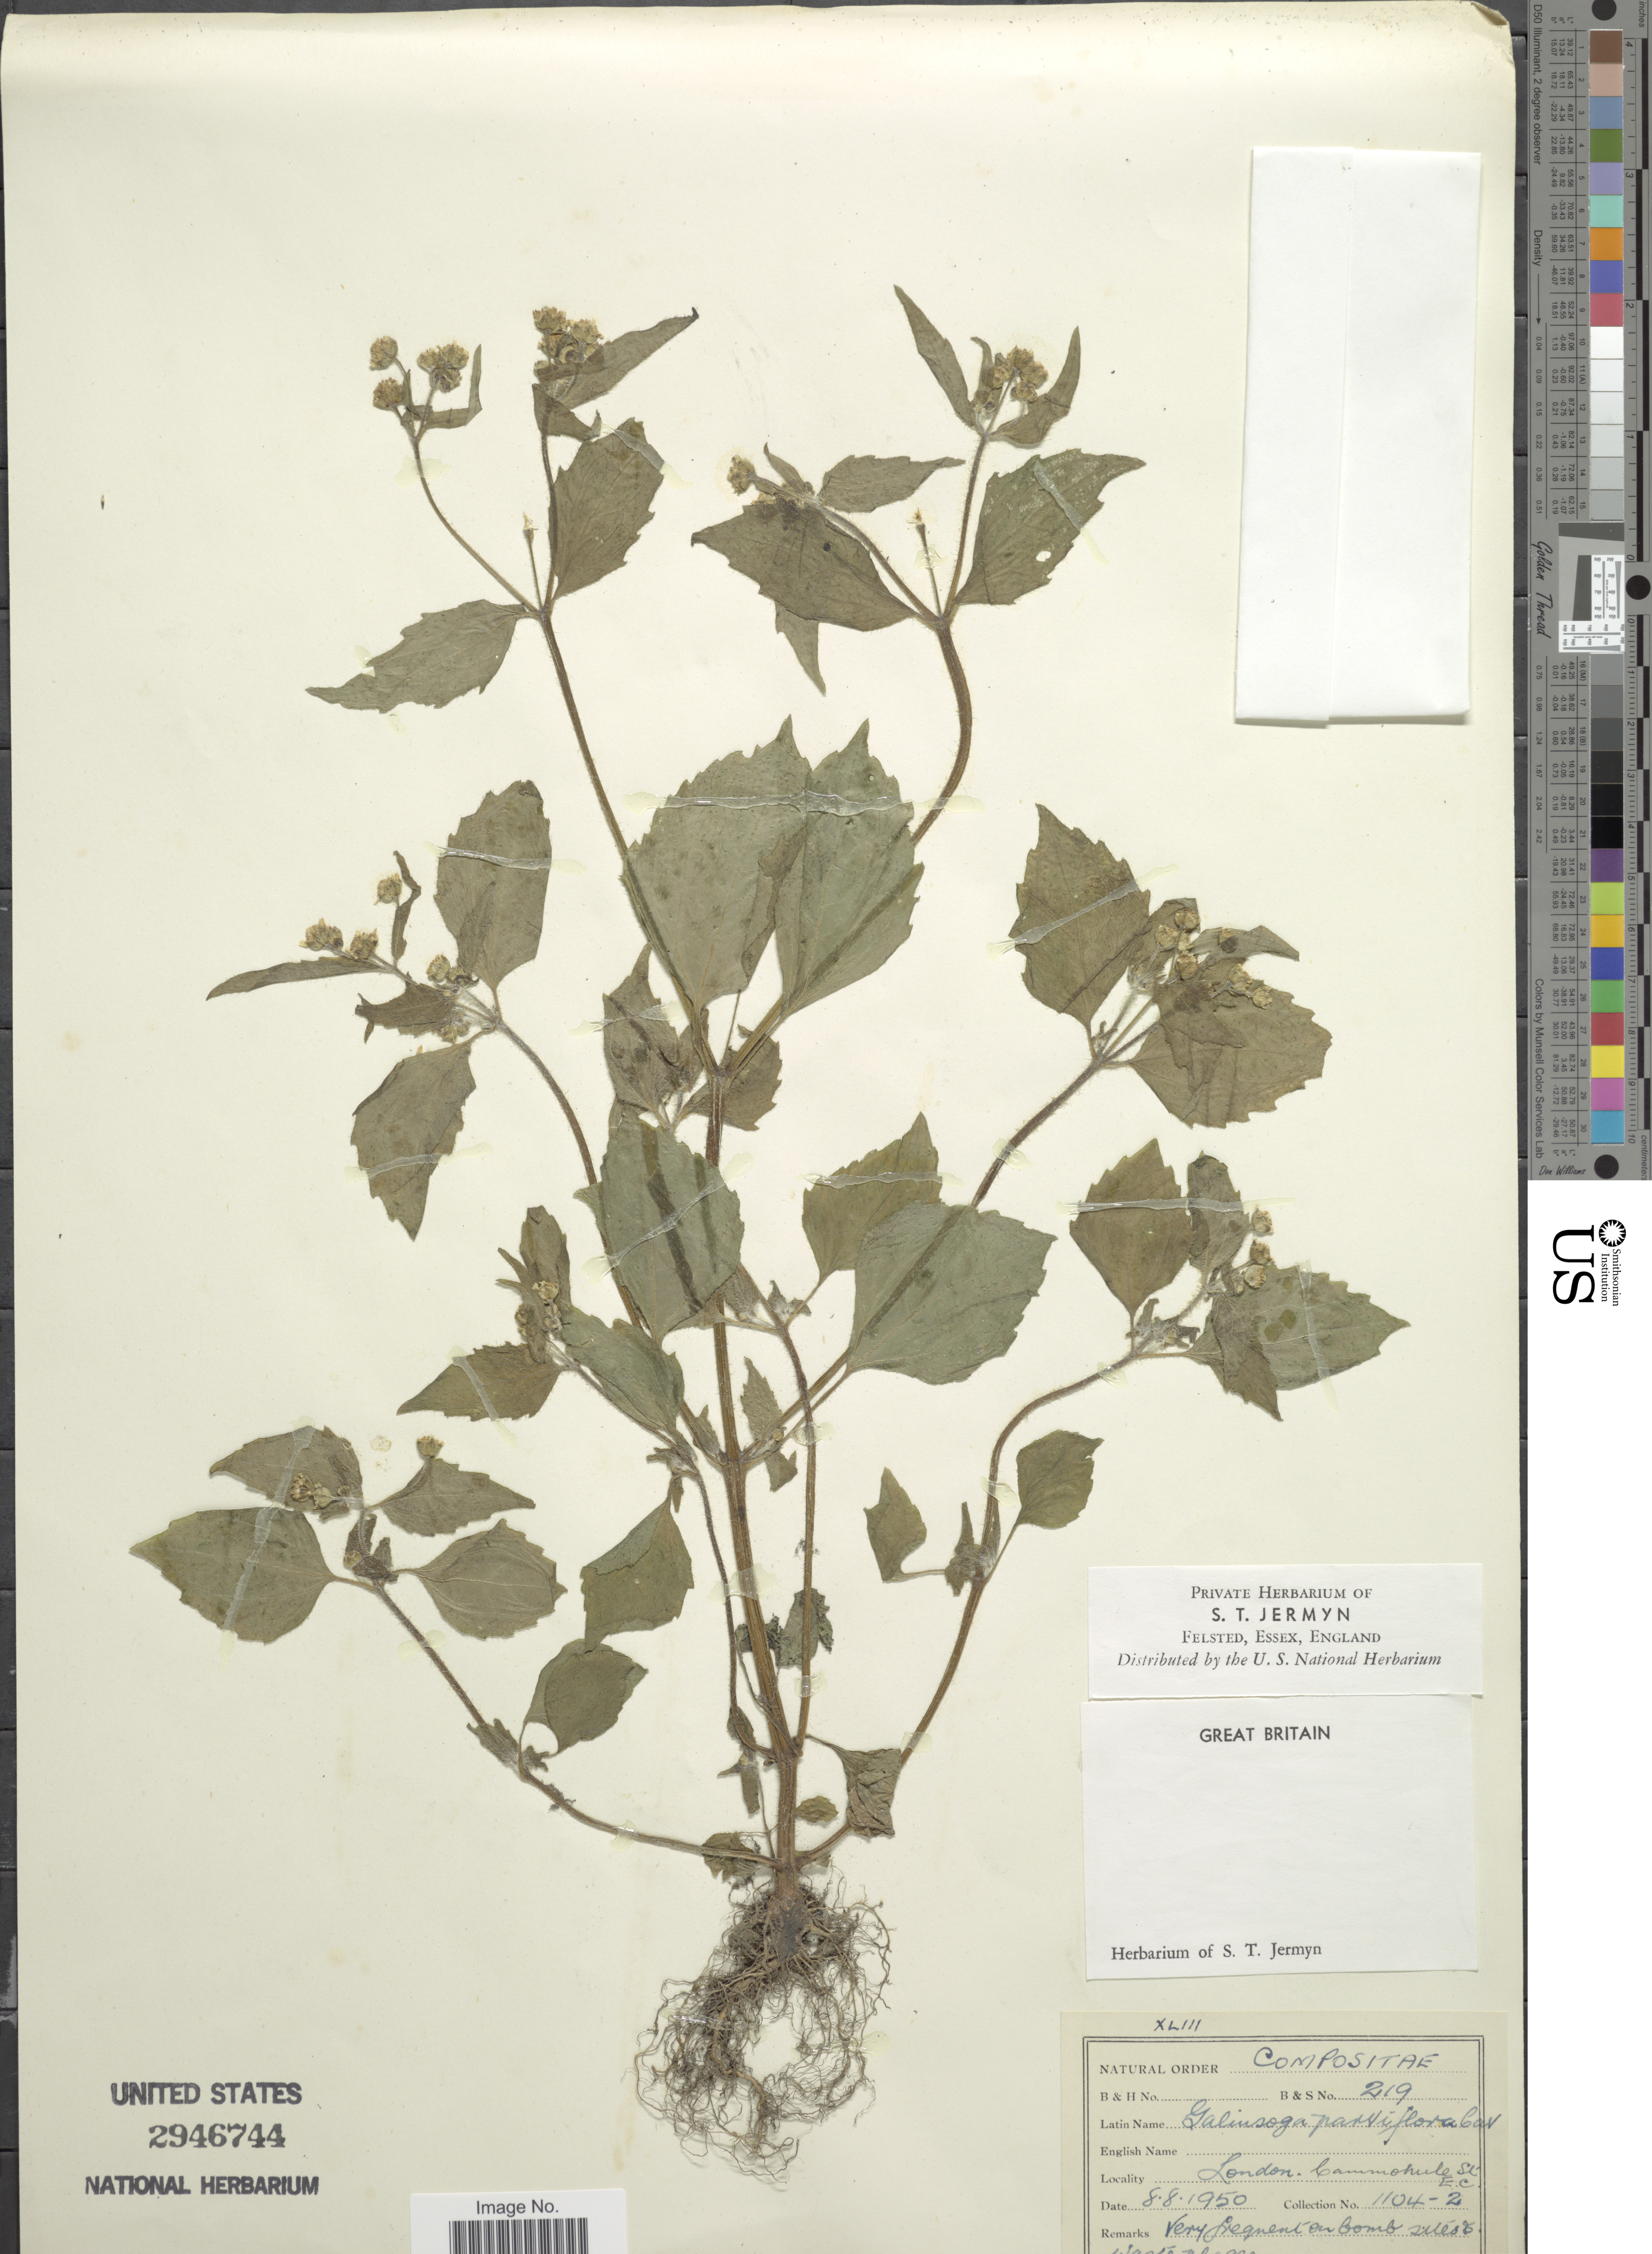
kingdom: Plantae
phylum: Tracheophyta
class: Magnoliopsida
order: Asterales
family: Asteraceae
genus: Galinsoga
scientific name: Galinsoga parviflora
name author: Cav.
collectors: S. Jermyn (herbarium)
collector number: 219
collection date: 1950-08-08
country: United Kingdom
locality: London, Cammonwhule St. SE.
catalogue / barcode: US 2946744